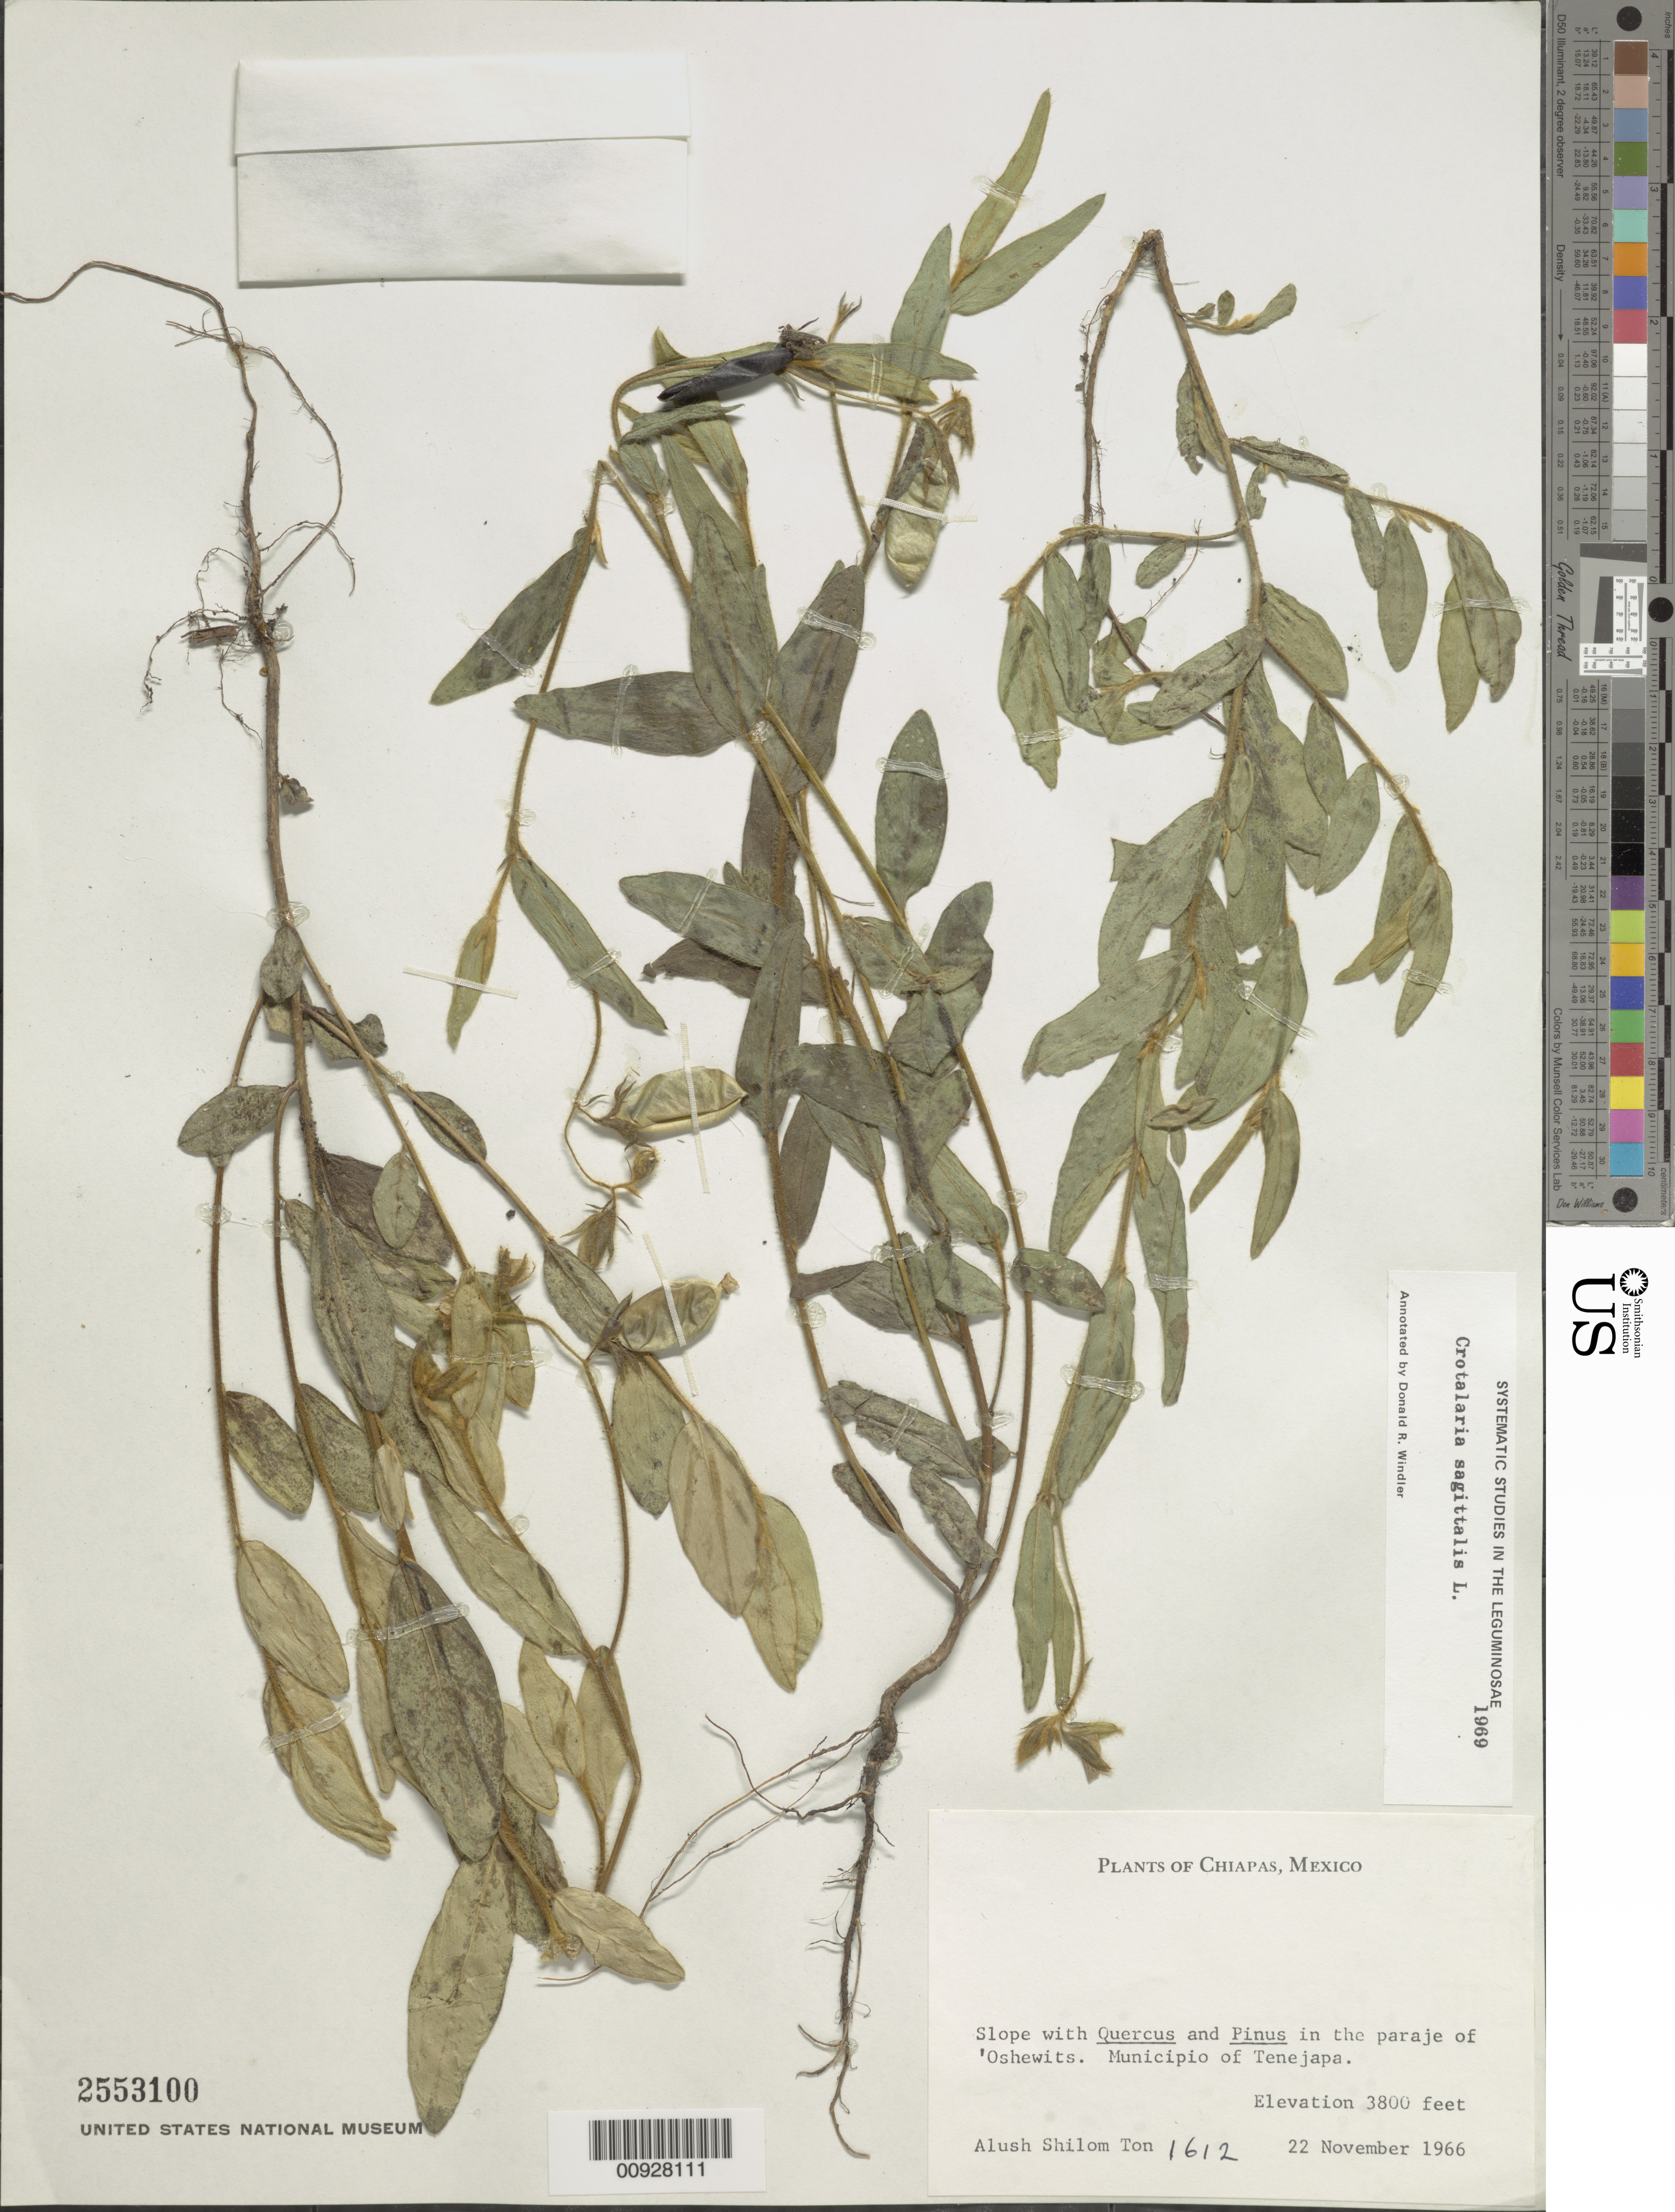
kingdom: Plantae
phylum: Tracheophyta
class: Magnoliopsida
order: Fabales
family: Fabaceae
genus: Crotalaria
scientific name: Crotalaria sagittalis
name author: L.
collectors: A. Shilom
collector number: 1612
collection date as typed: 22 Nov 1966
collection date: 1966-11-22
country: Mexico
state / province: Chiapas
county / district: Tenejapa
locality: In the paraje of 'Oshewits. Municipio of Tenejapa, Chiapas.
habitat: Slope with Quercus and Pinus.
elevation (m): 1158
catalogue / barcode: US 2553100